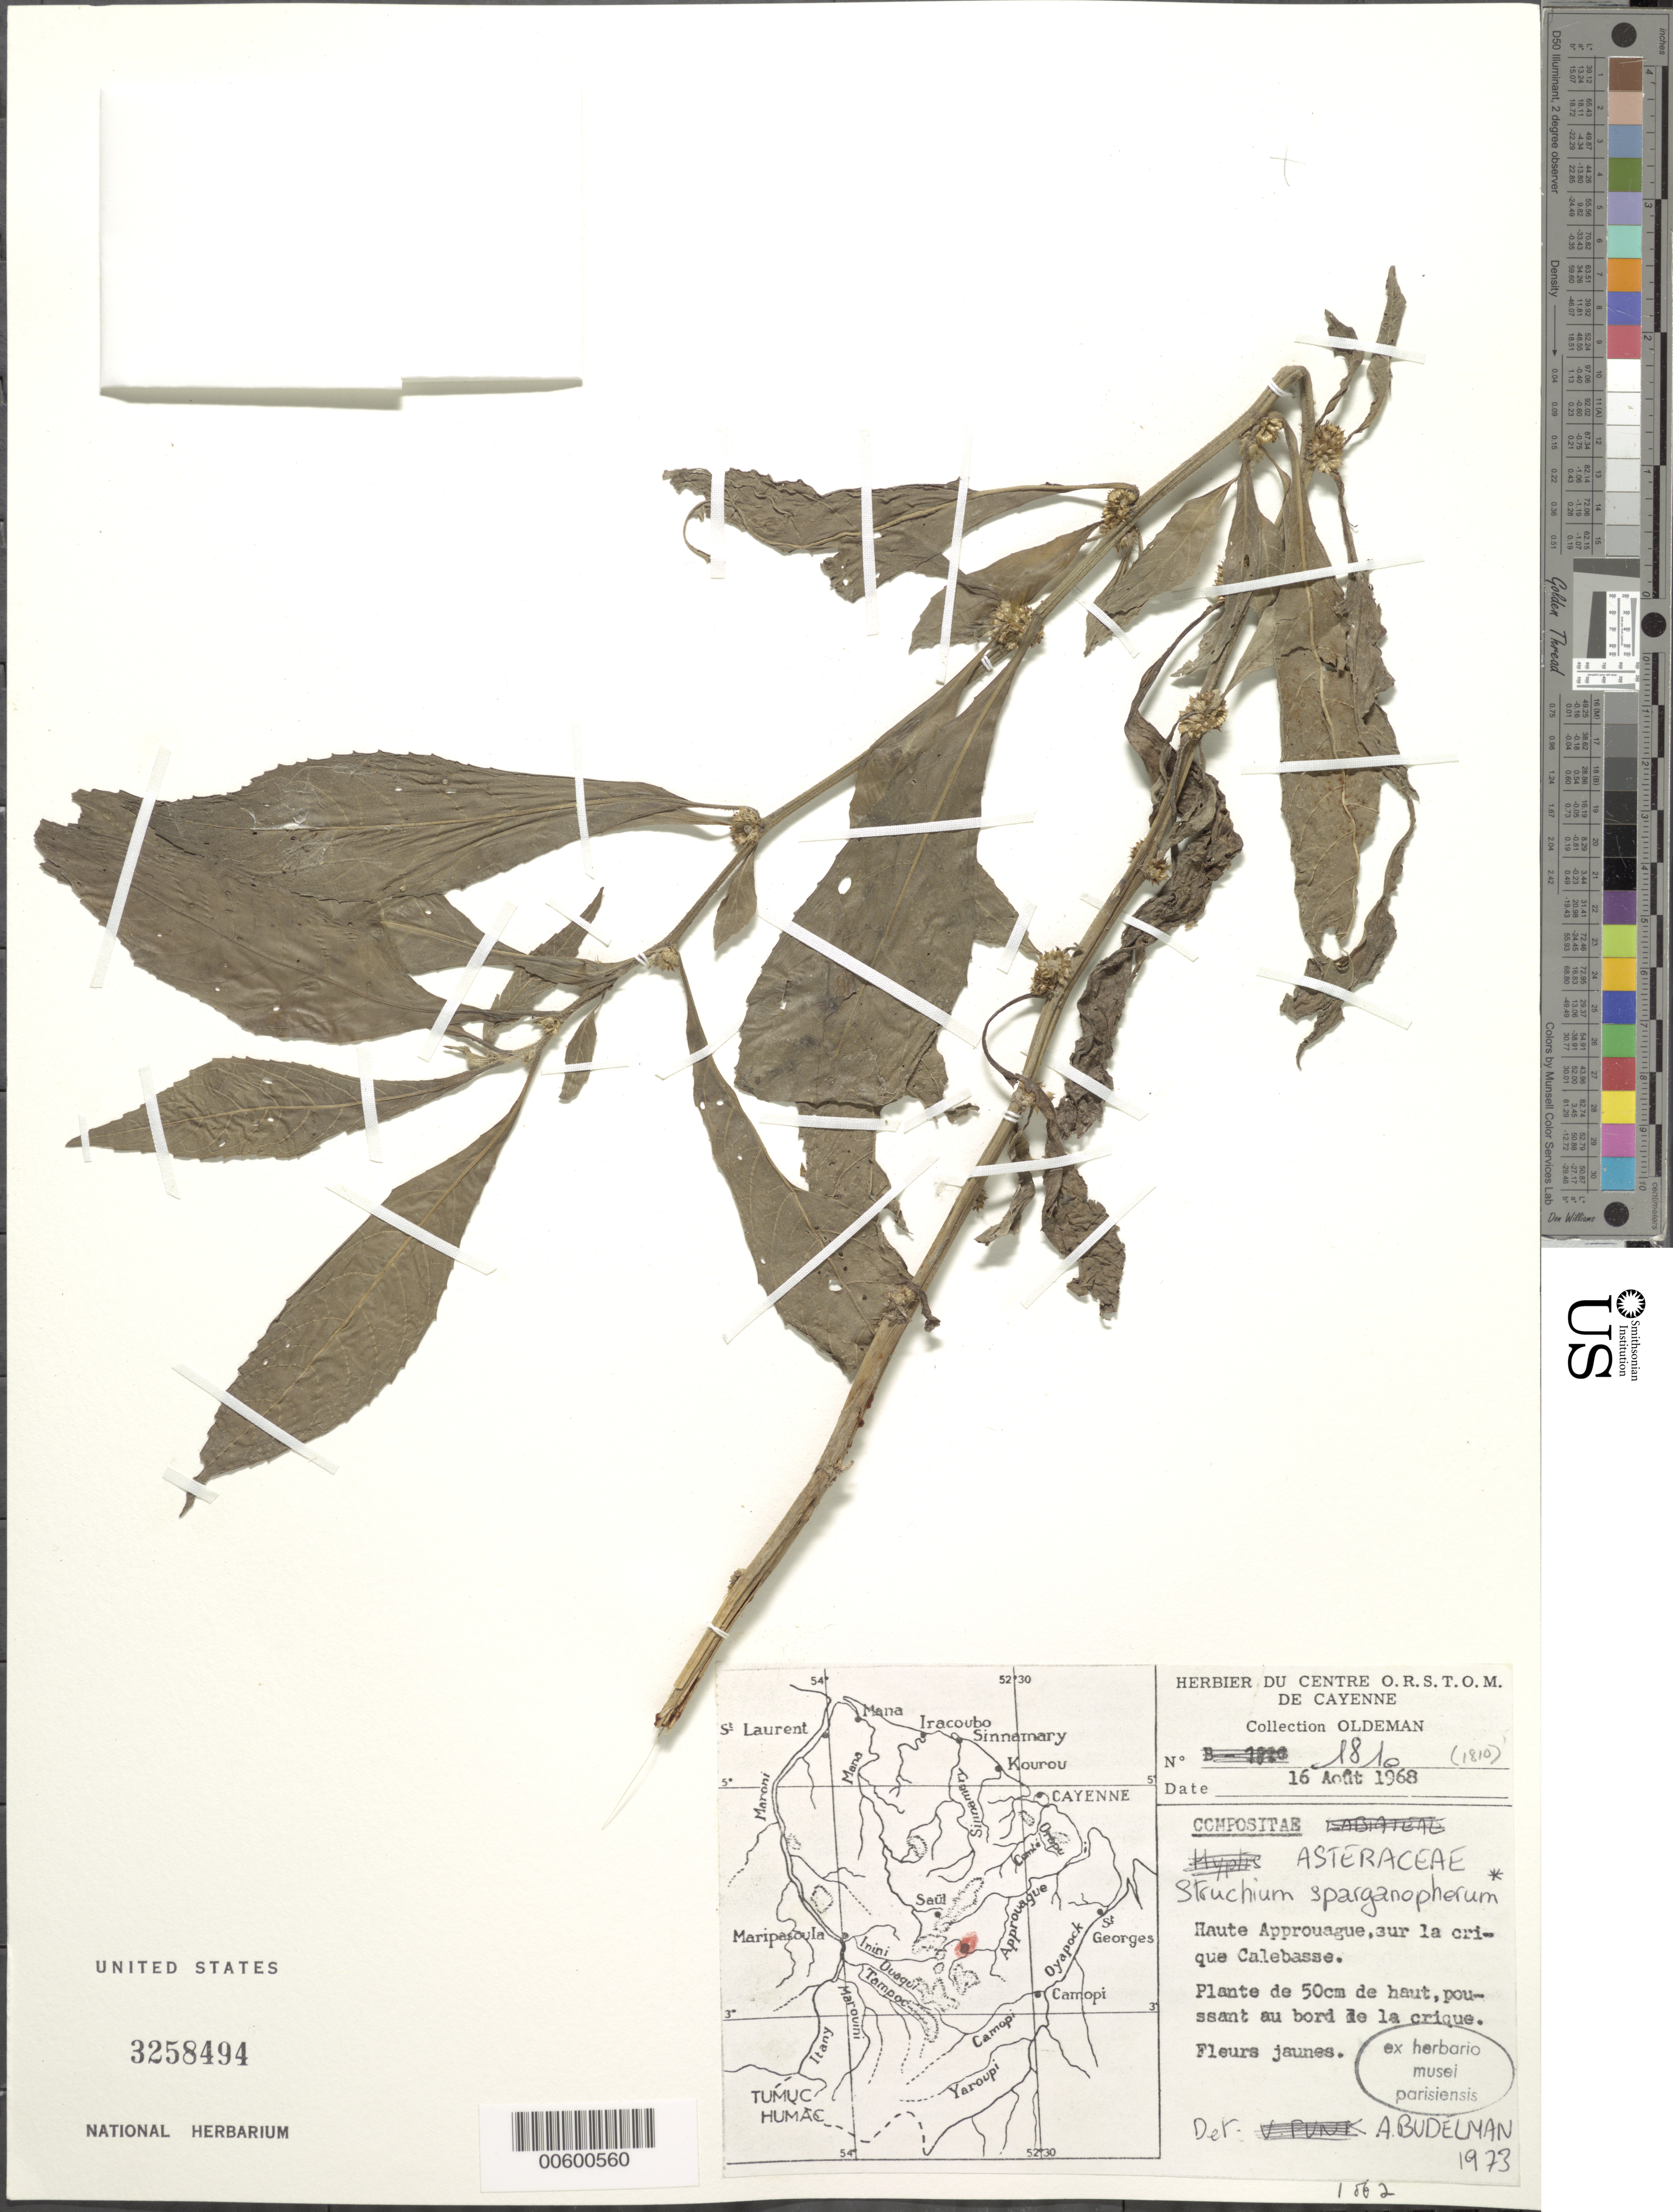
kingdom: Plantae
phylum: Tracheophyta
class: Magnoliopsida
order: Asterales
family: Asteraceae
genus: Struchium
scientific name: Struchium sparganophorum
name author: (L.) Kuntze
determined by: Budelman, A.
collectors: R. Oldeman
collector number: B 1810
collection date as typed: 16-Aug-68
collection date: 1968-08-16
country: French Guiana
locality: Crique Calebasse - Bassin du Haut-Approuague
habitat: Poussant au bord de la crique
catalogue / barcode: US 3258494